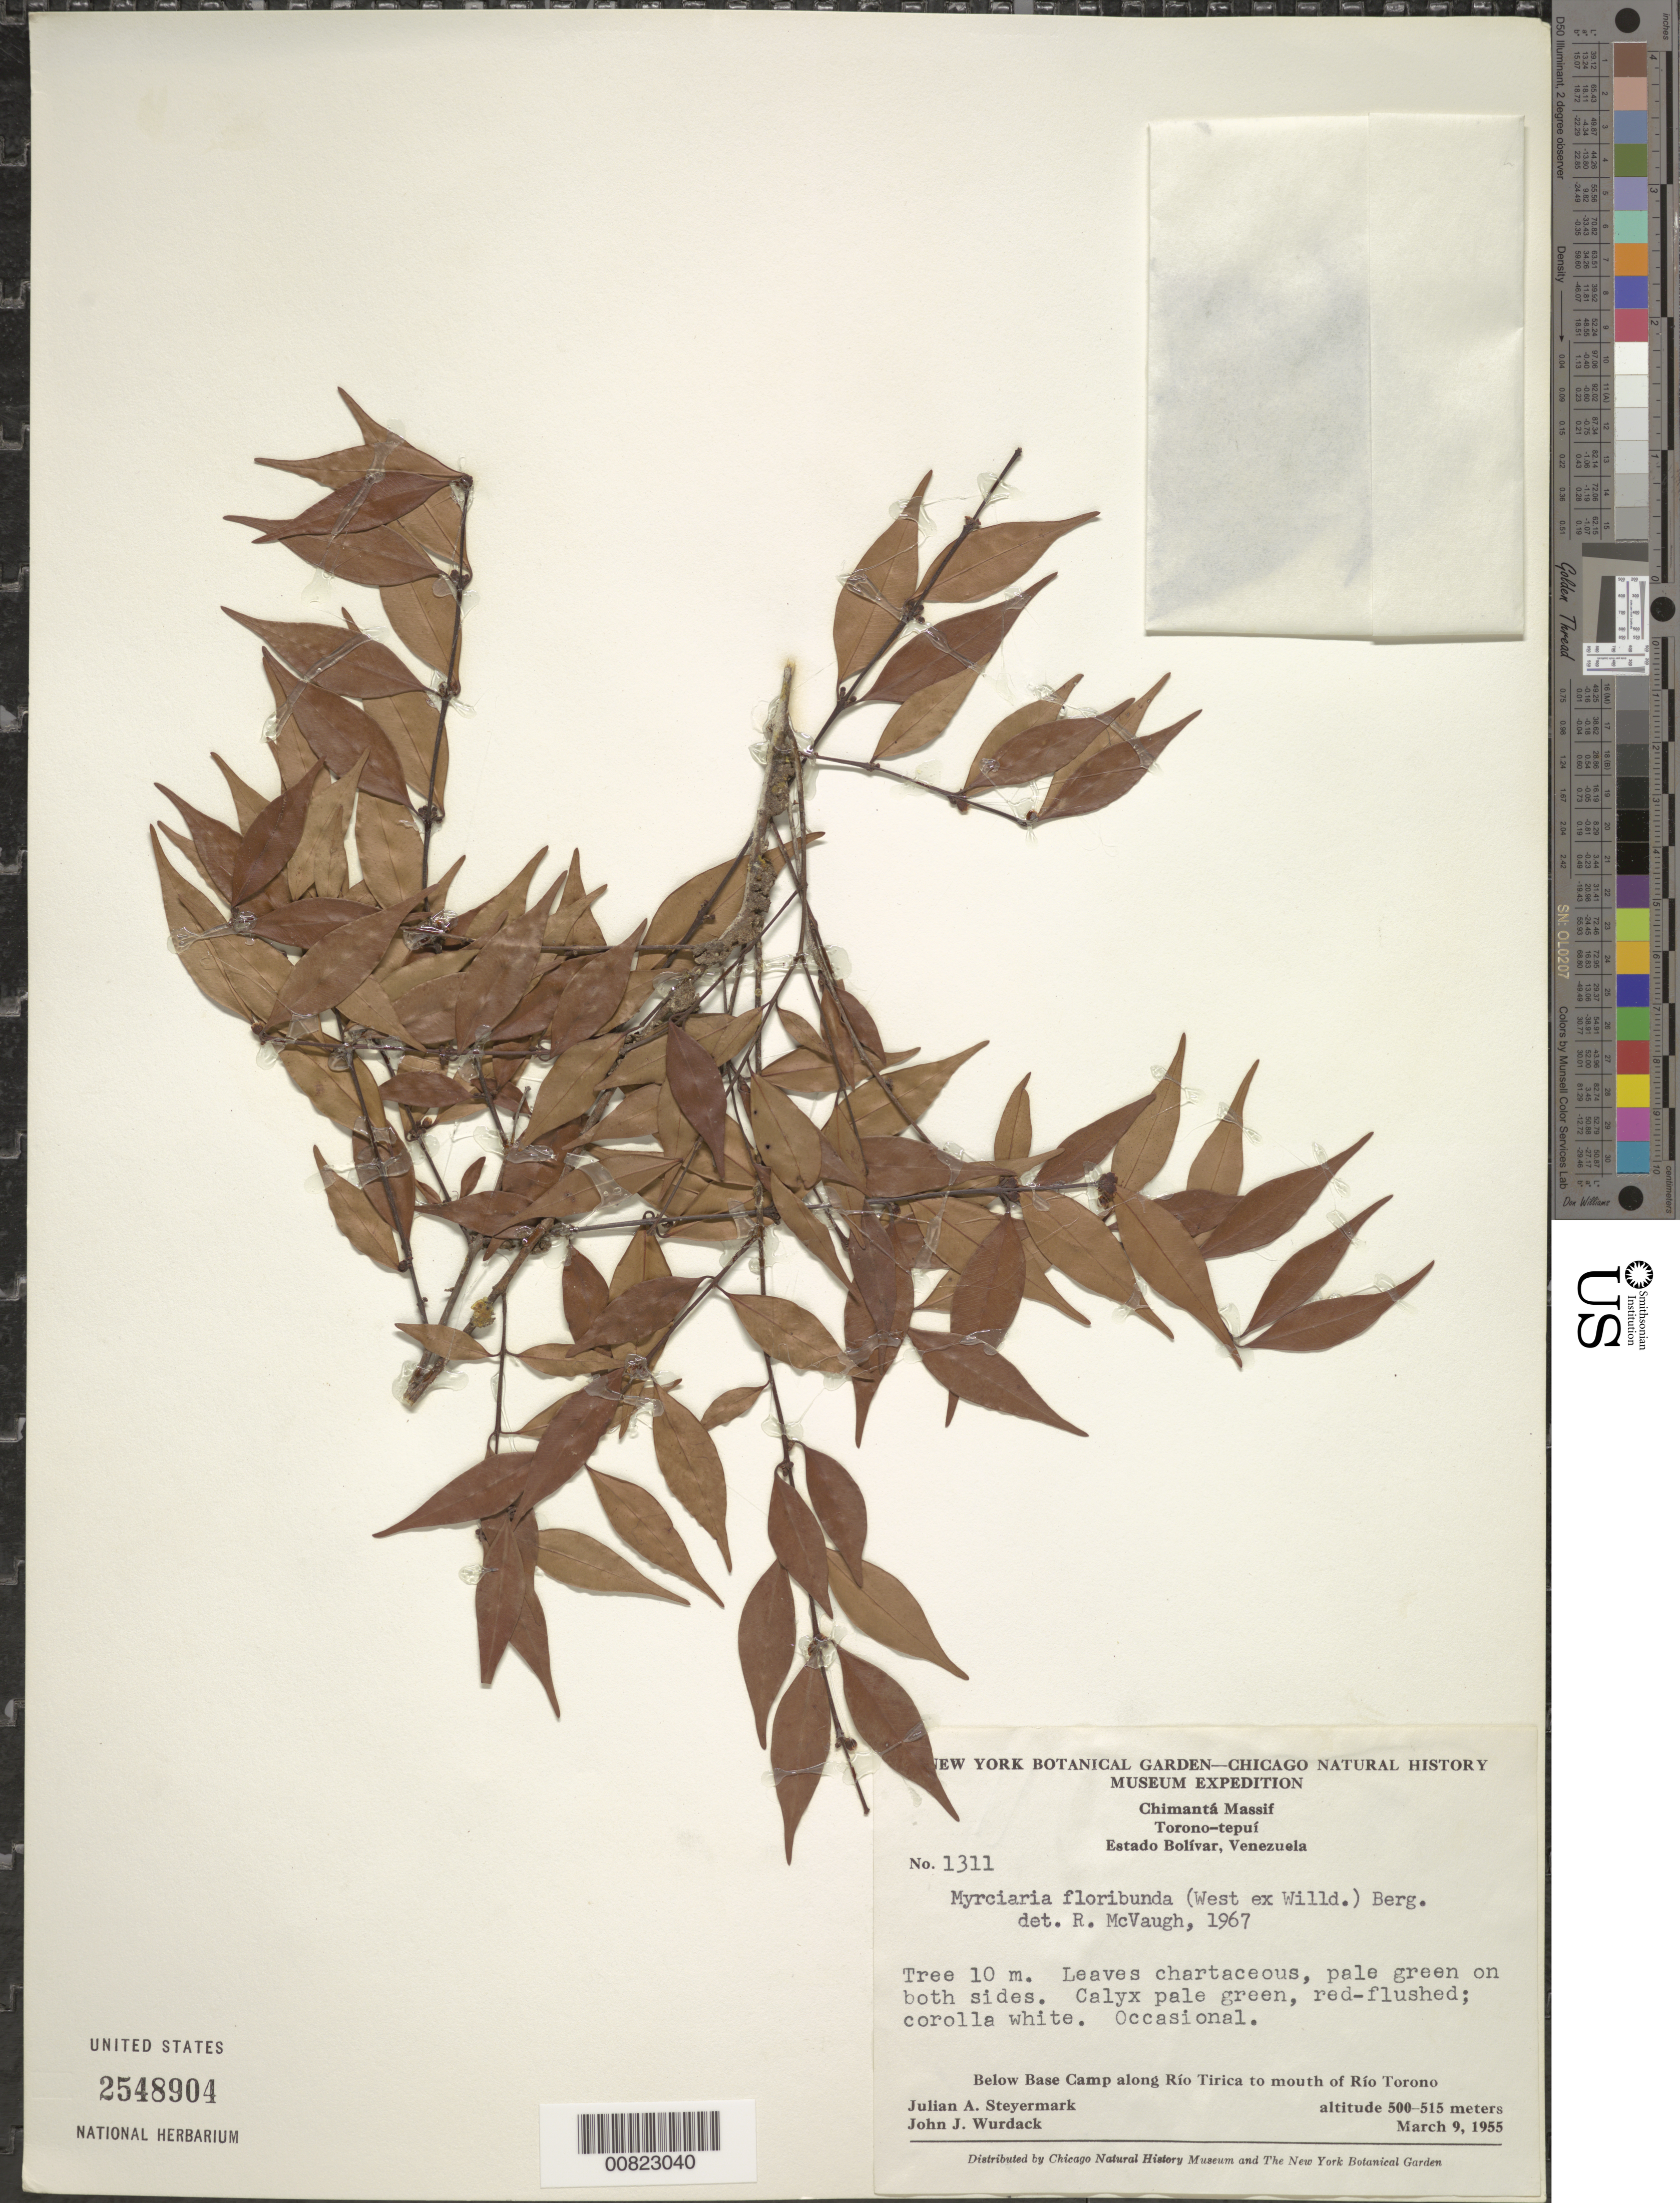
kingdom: Plantae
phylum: Tracheophyta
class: Magnoliopsida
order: Myrtales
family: Myrtaceae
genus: Myrciaria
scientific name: Myrciaria floribunda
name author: (H. West ex Willd.) O. Berg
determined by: McVaugh, R.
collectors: J. Steyermark & J. J. Wurdack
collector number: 55 1311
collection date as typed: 9-Mar-55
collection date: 1955-03-09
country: Venezuela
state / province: Bolívar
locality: Chimantá Massif, below base camp along Río Tirica to mouth of Río Torono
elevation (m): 500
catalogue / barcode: US 2548904